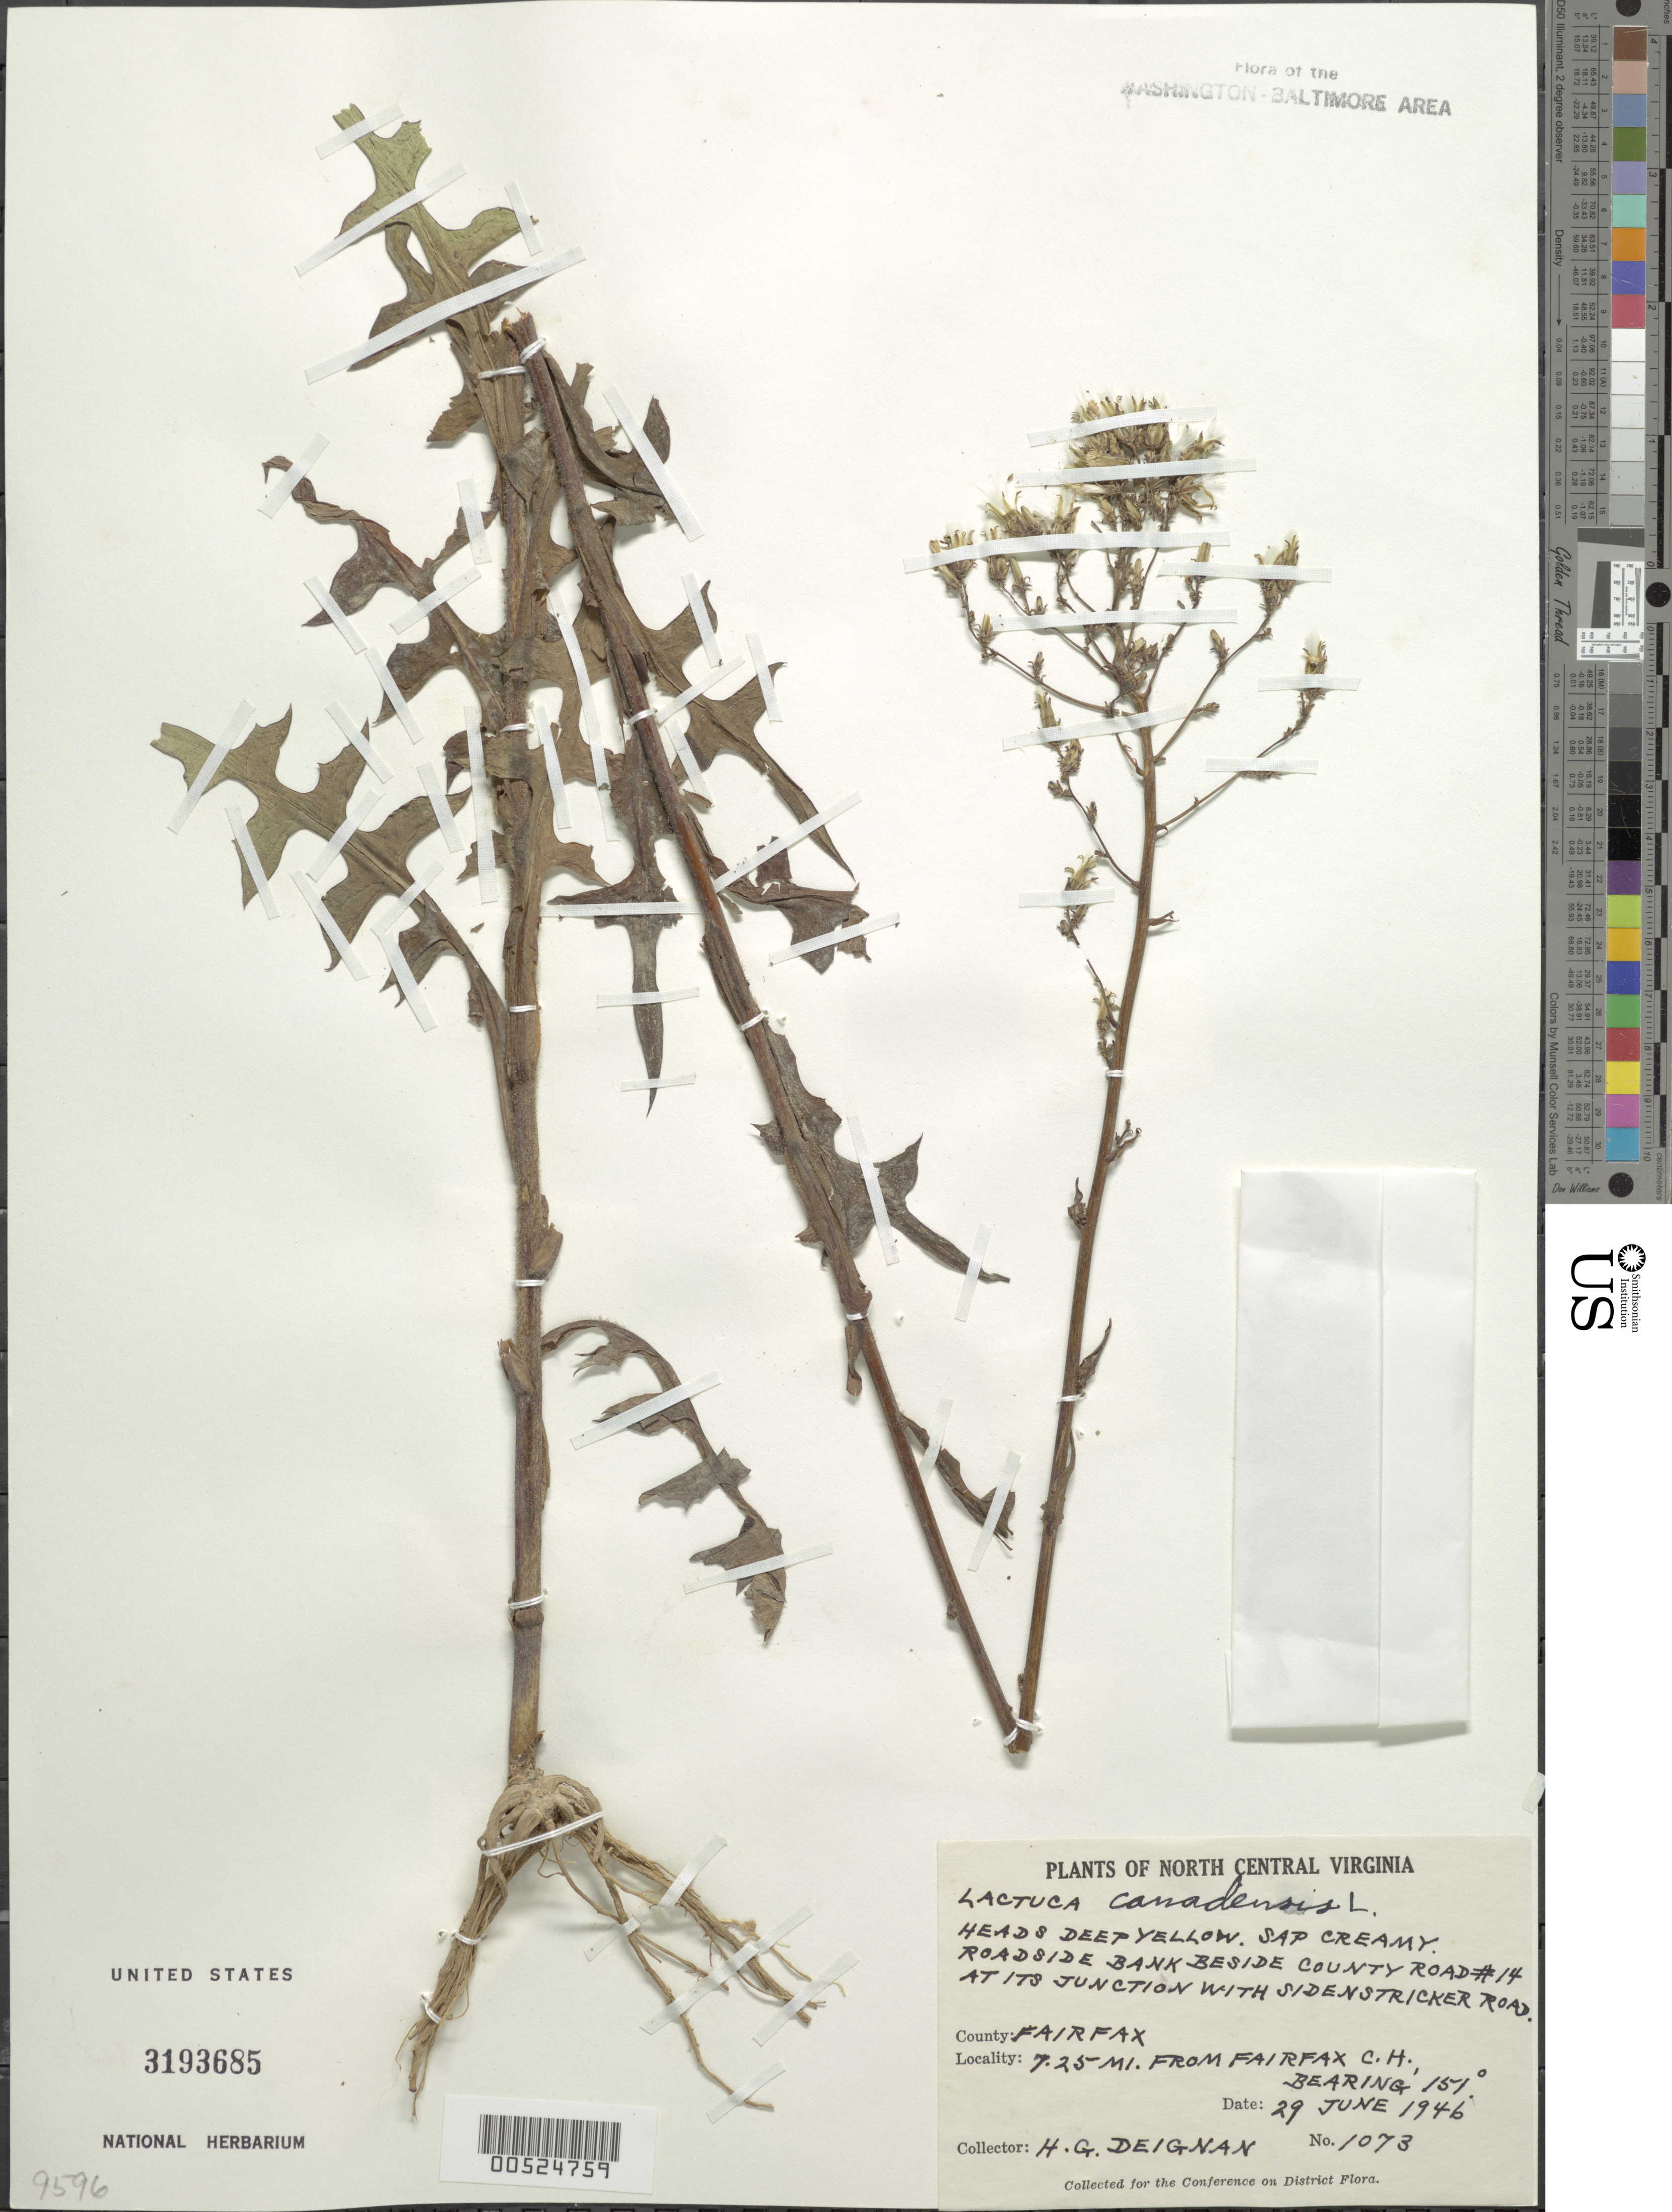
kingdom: Plantae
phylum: Tracheophyta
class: Magnoliopsida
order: Asterales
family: Asteraceae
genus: Lactuca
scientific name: Lactuca canadensis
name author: L.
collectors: H. Deignan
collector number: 1073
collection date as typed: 29 Jun 1946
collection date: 1946-06-29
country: United States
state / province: Virginia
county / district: Fairfax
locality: Fairfax Courthouse, 7.3 mi. from, Sidenstricker Rd.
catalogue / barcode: US 3193685